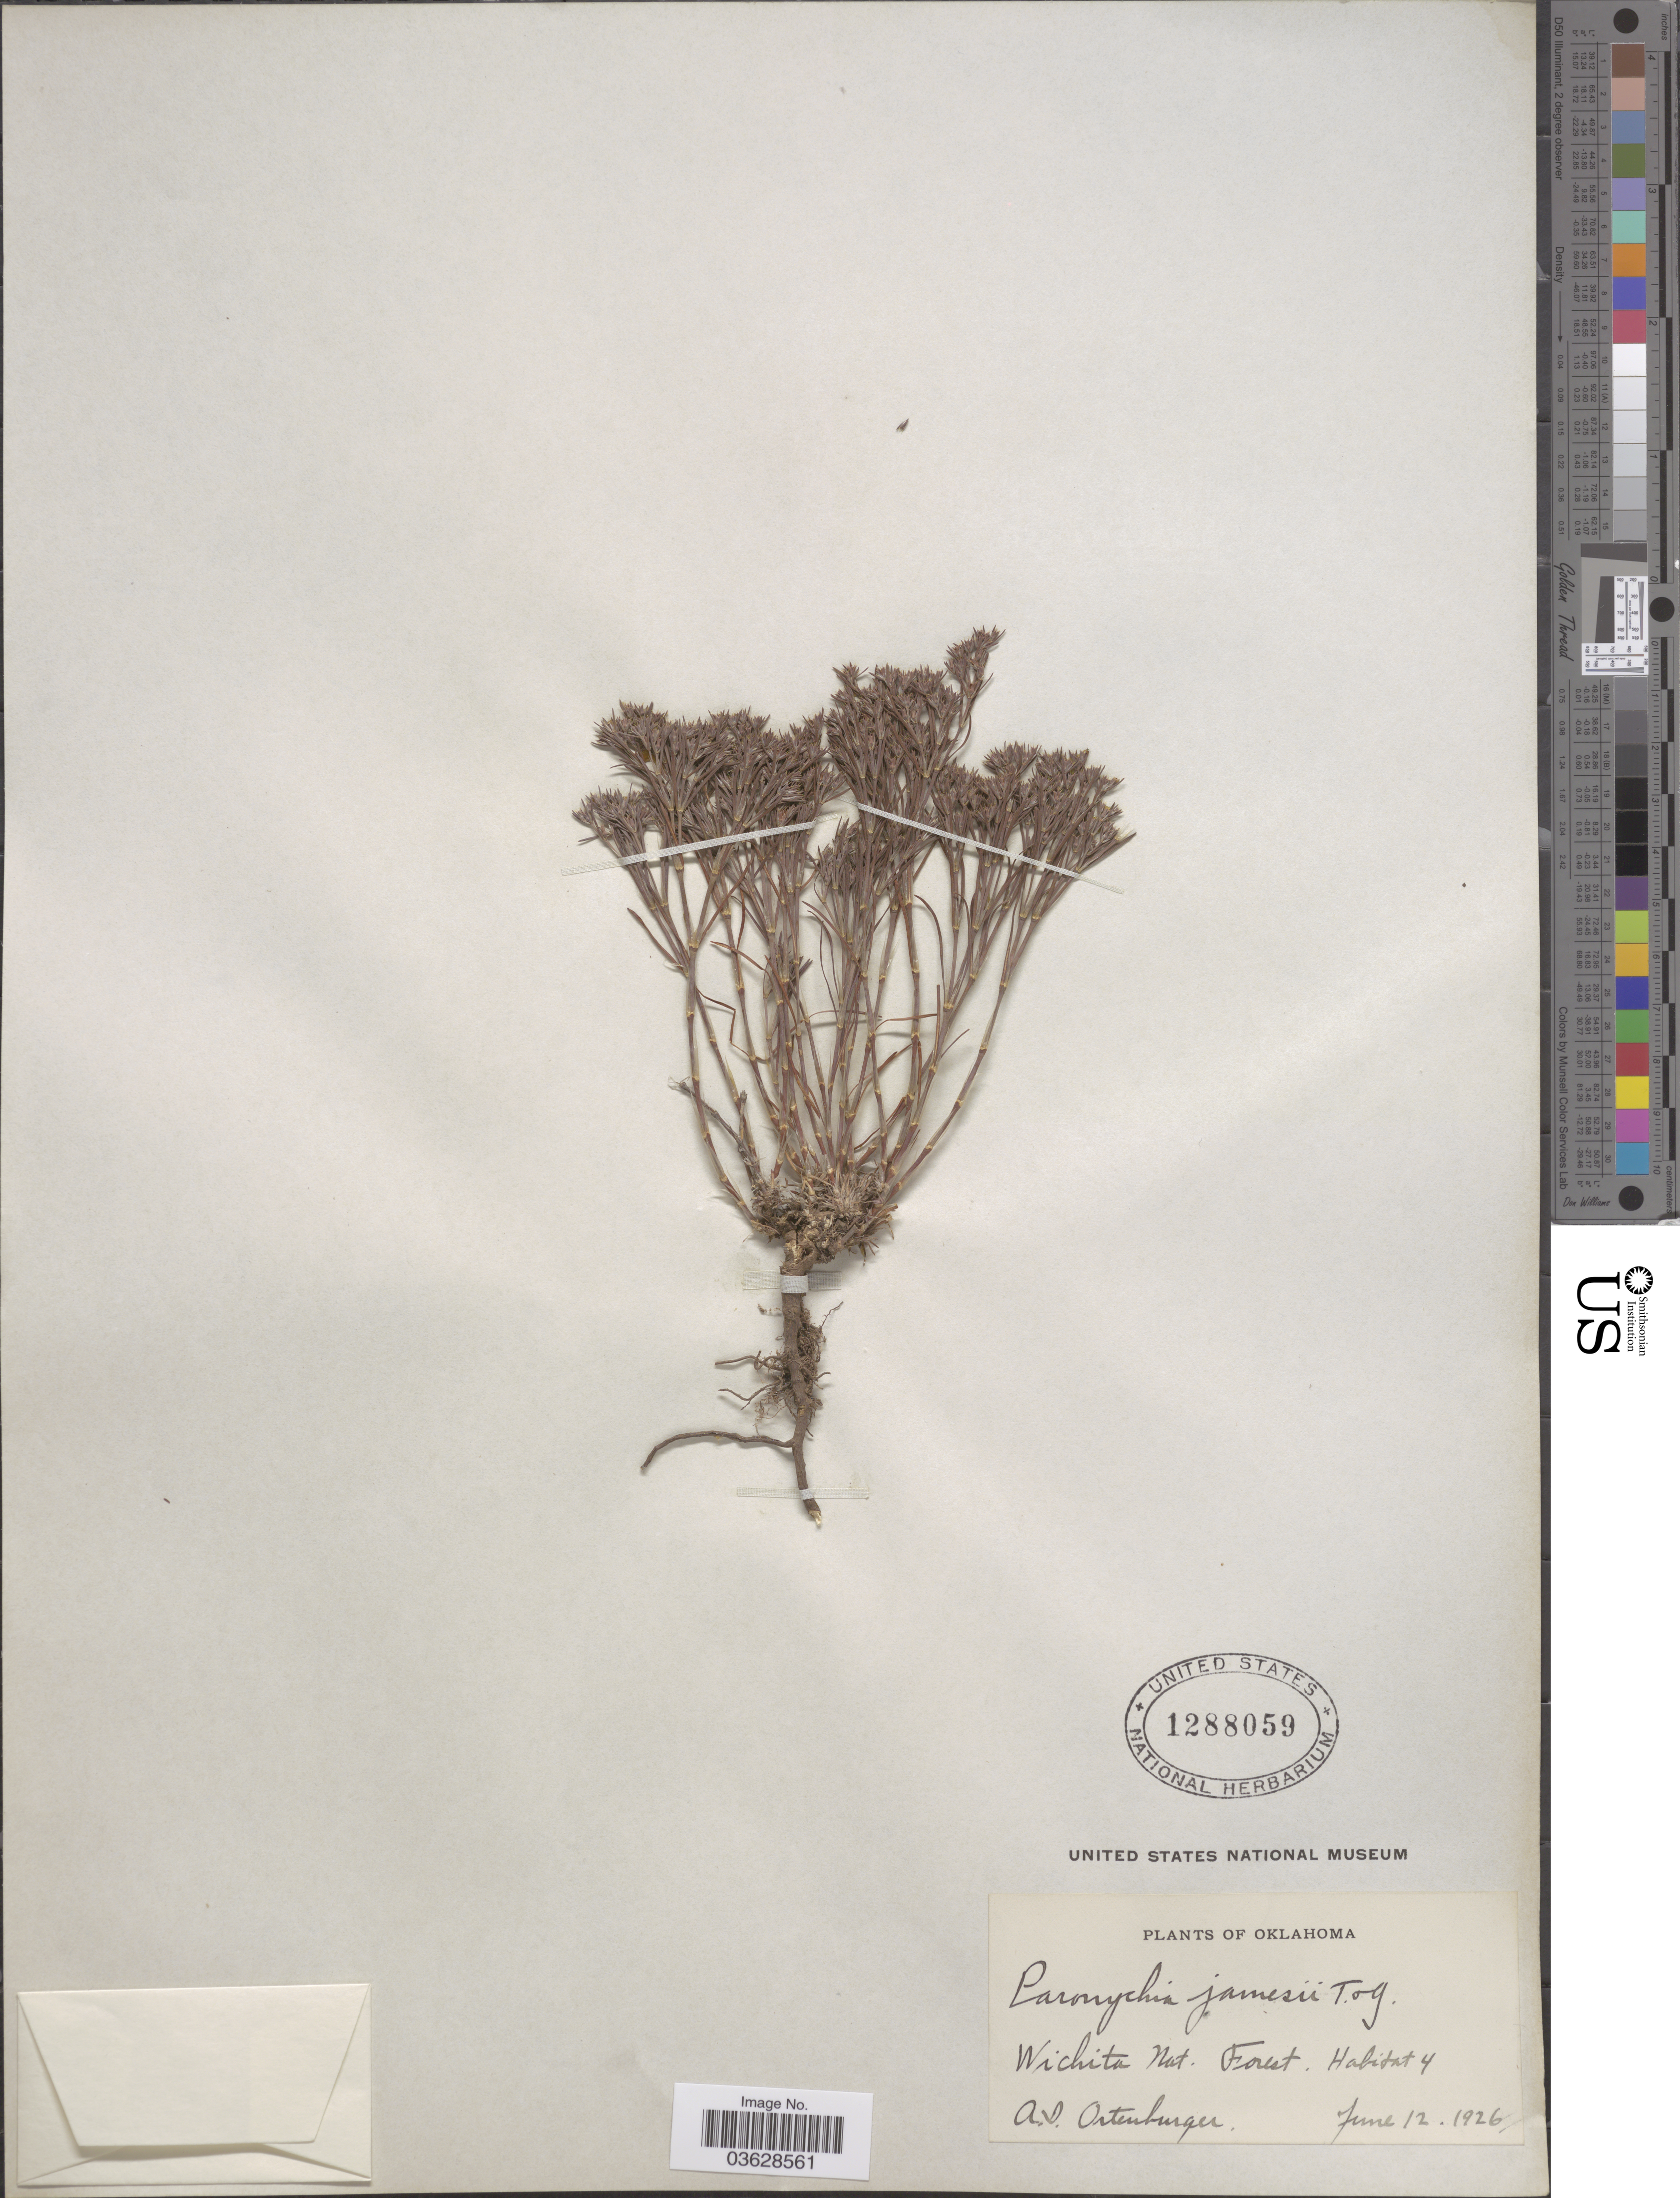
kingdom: Plantae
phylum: Tracheophyta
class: Magnoliopsida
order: Caryophyllales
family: Caryophyllaceae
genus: Paronychia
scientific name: Paronychia jamesii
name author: Torr. & A. Gray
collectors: A. Ortenburger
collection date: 1926-06-12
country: United States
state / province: Oklahoma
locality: Wichita Nat. Forest. Habitat 4.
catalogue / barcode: US 1288059